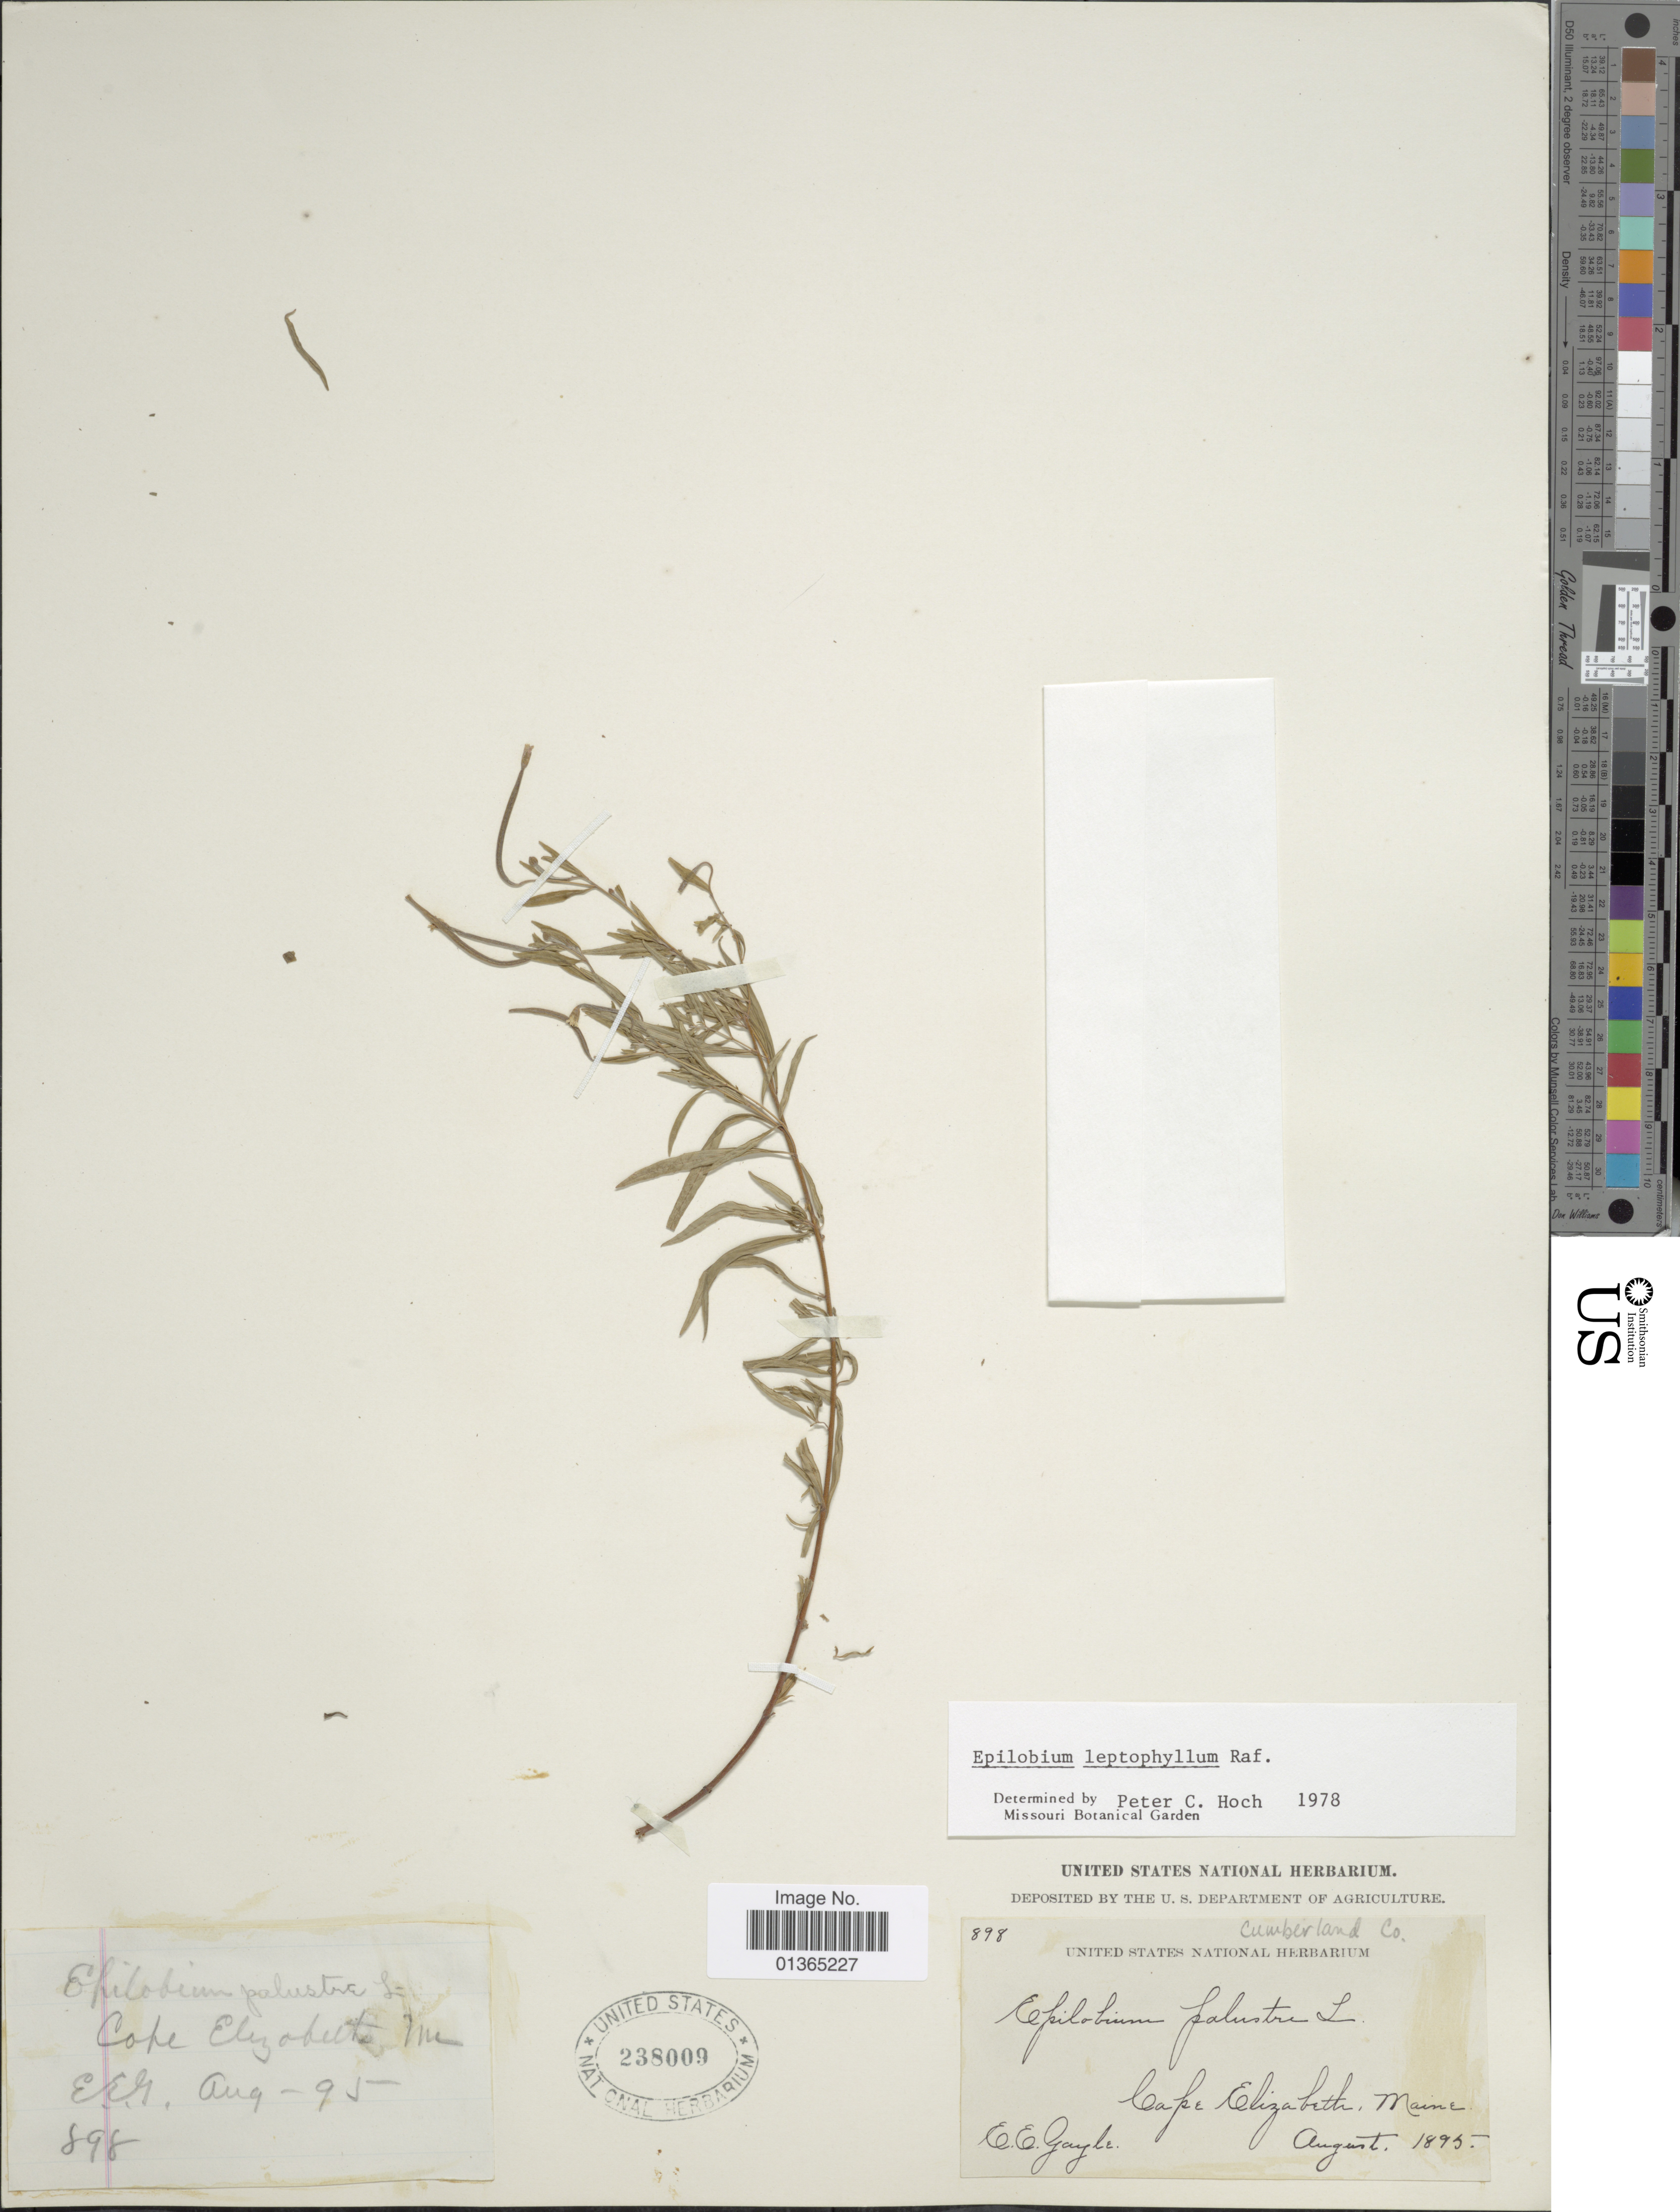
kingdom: Plantae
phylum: Tracheophyta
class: Magnoliopsida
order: Myrtales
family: Onagraceae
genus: Epilobium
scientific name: Epilobium leptophyllum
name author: Raf.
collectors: E. Gayle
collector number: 898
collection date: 1895-08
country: United States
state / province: Maine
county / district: Cumberland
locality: Cumberland Co. Cape Elizabeth.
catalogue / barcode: US 238009